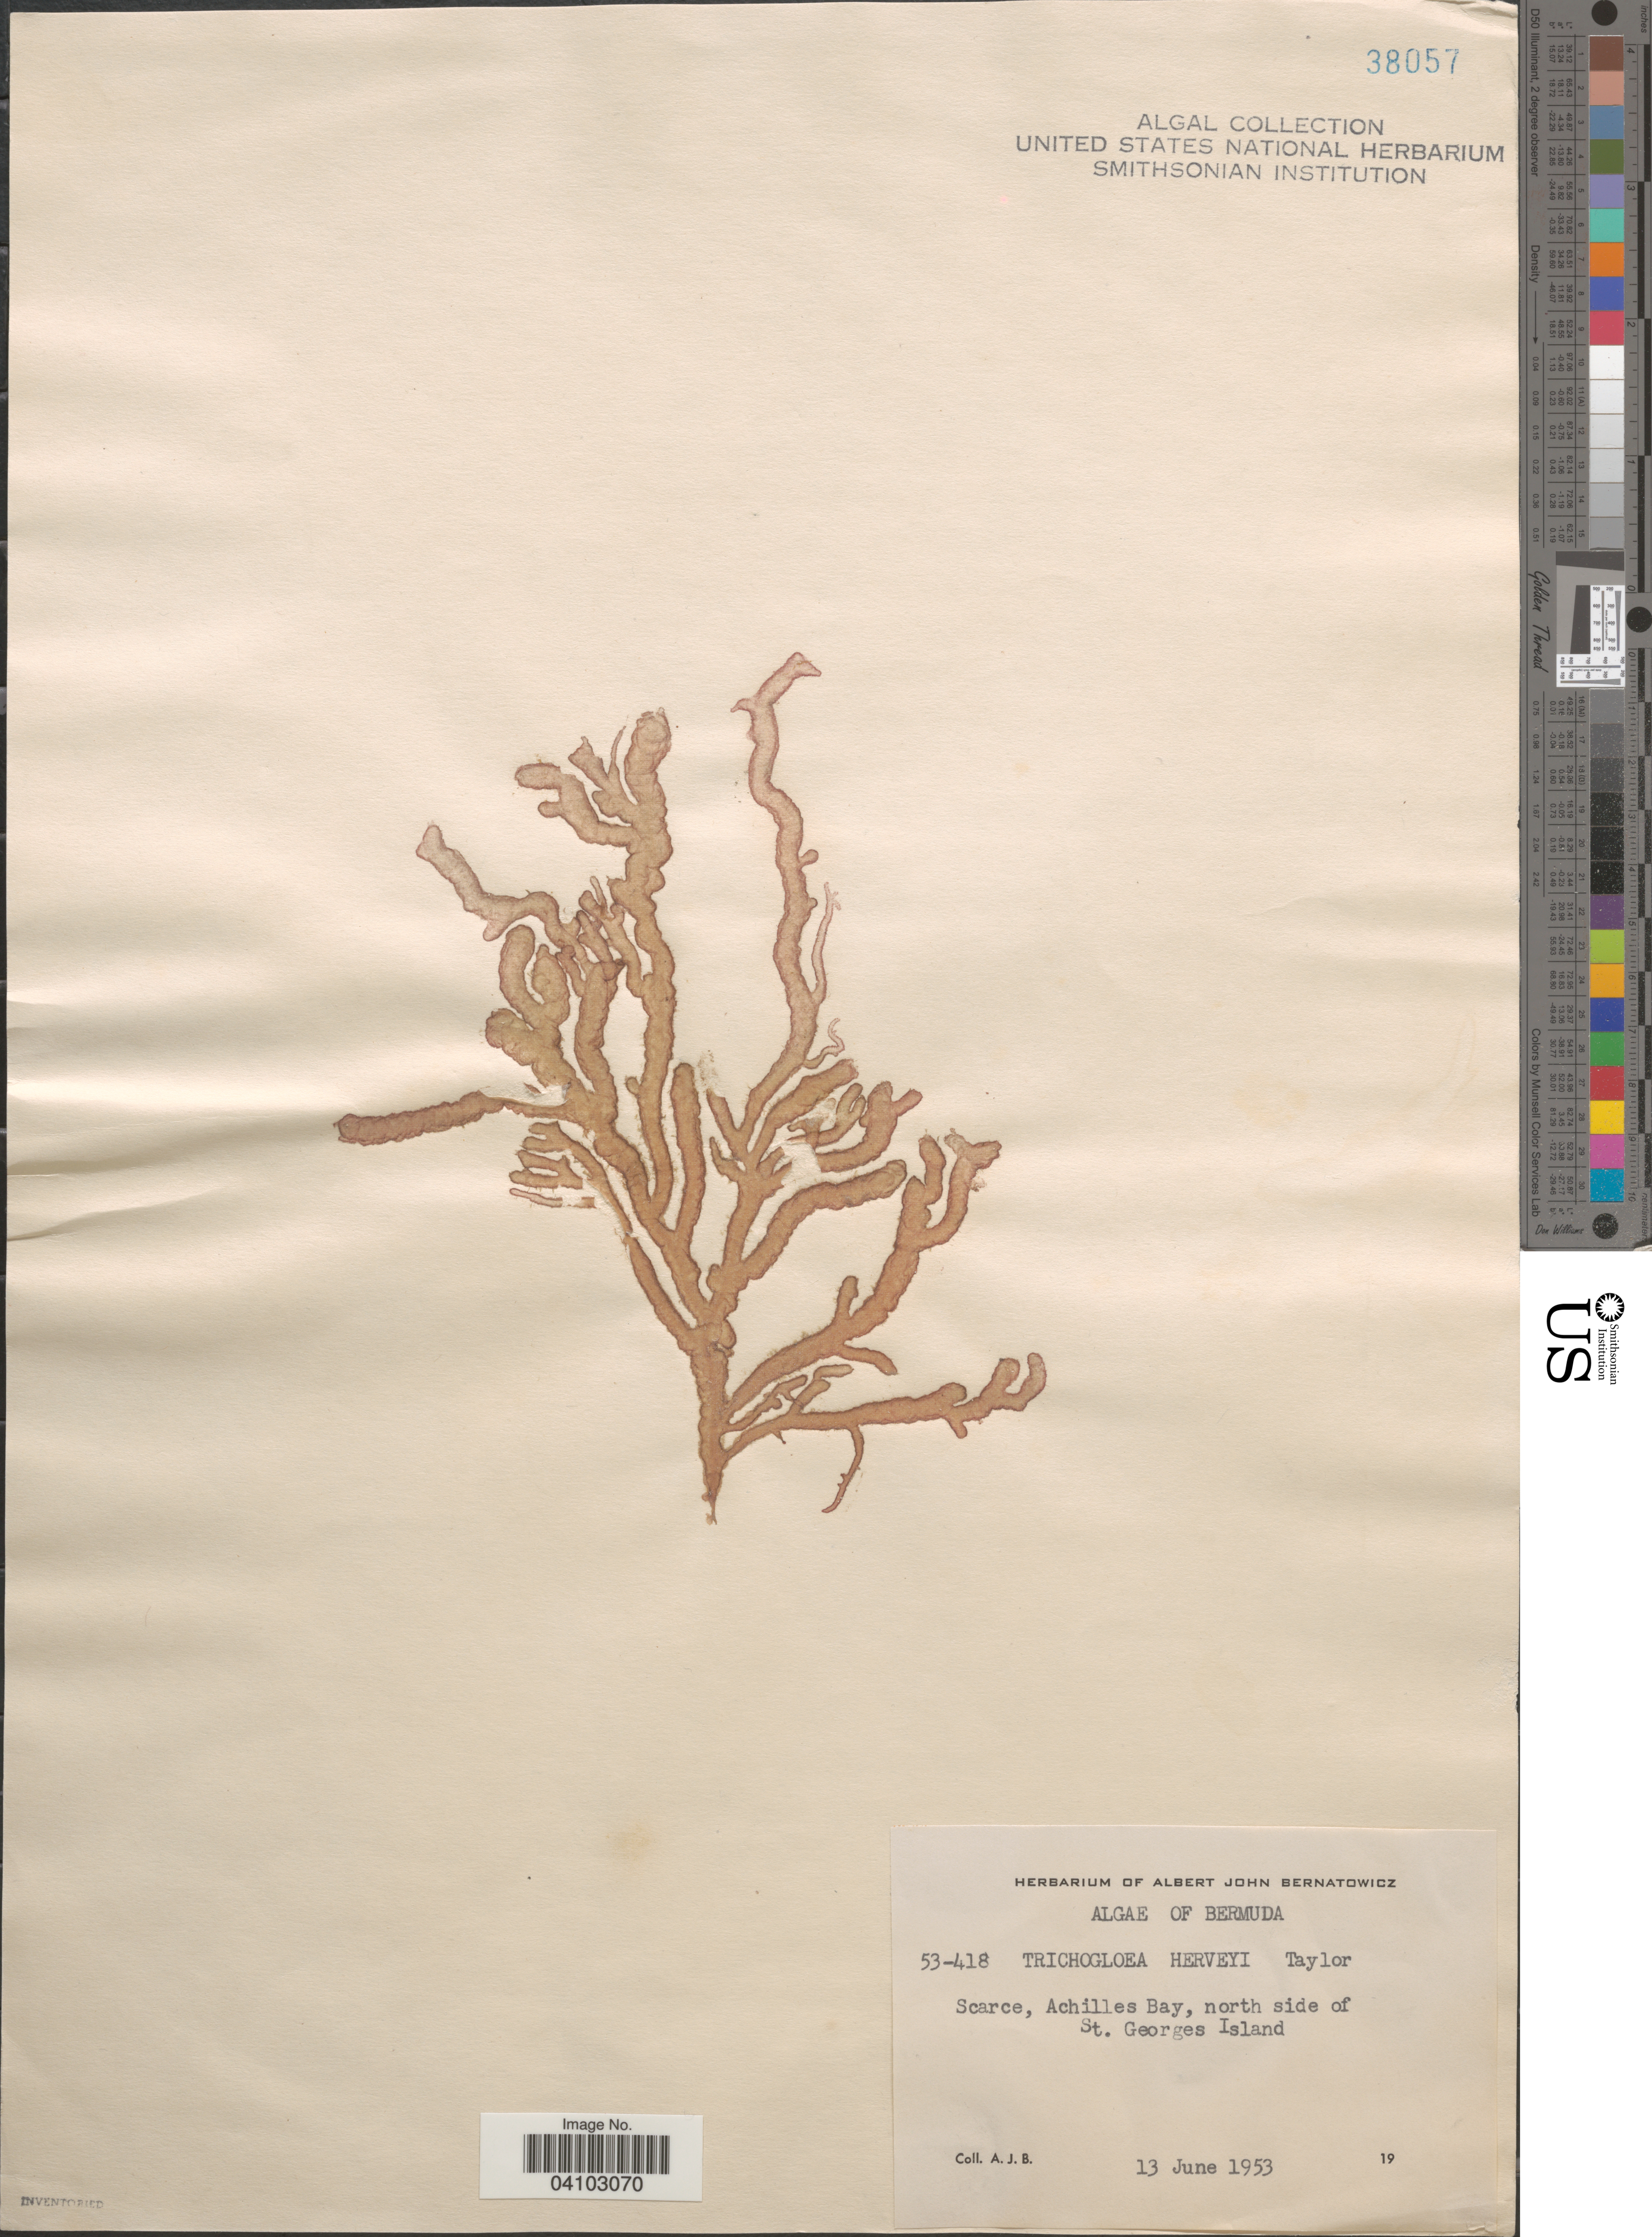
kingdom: Plantae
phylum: Rhodophyta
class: Florideophyceae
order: Nemaliales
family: Liagoraceae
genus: Trichogloea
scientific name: Trichogloea herveyi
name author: W.R. Taylor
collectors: A. Bernatowicz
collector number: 53-418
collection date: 1953-06-13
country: Bermuda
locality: Achilles Bay, north side of St. Georges Island.